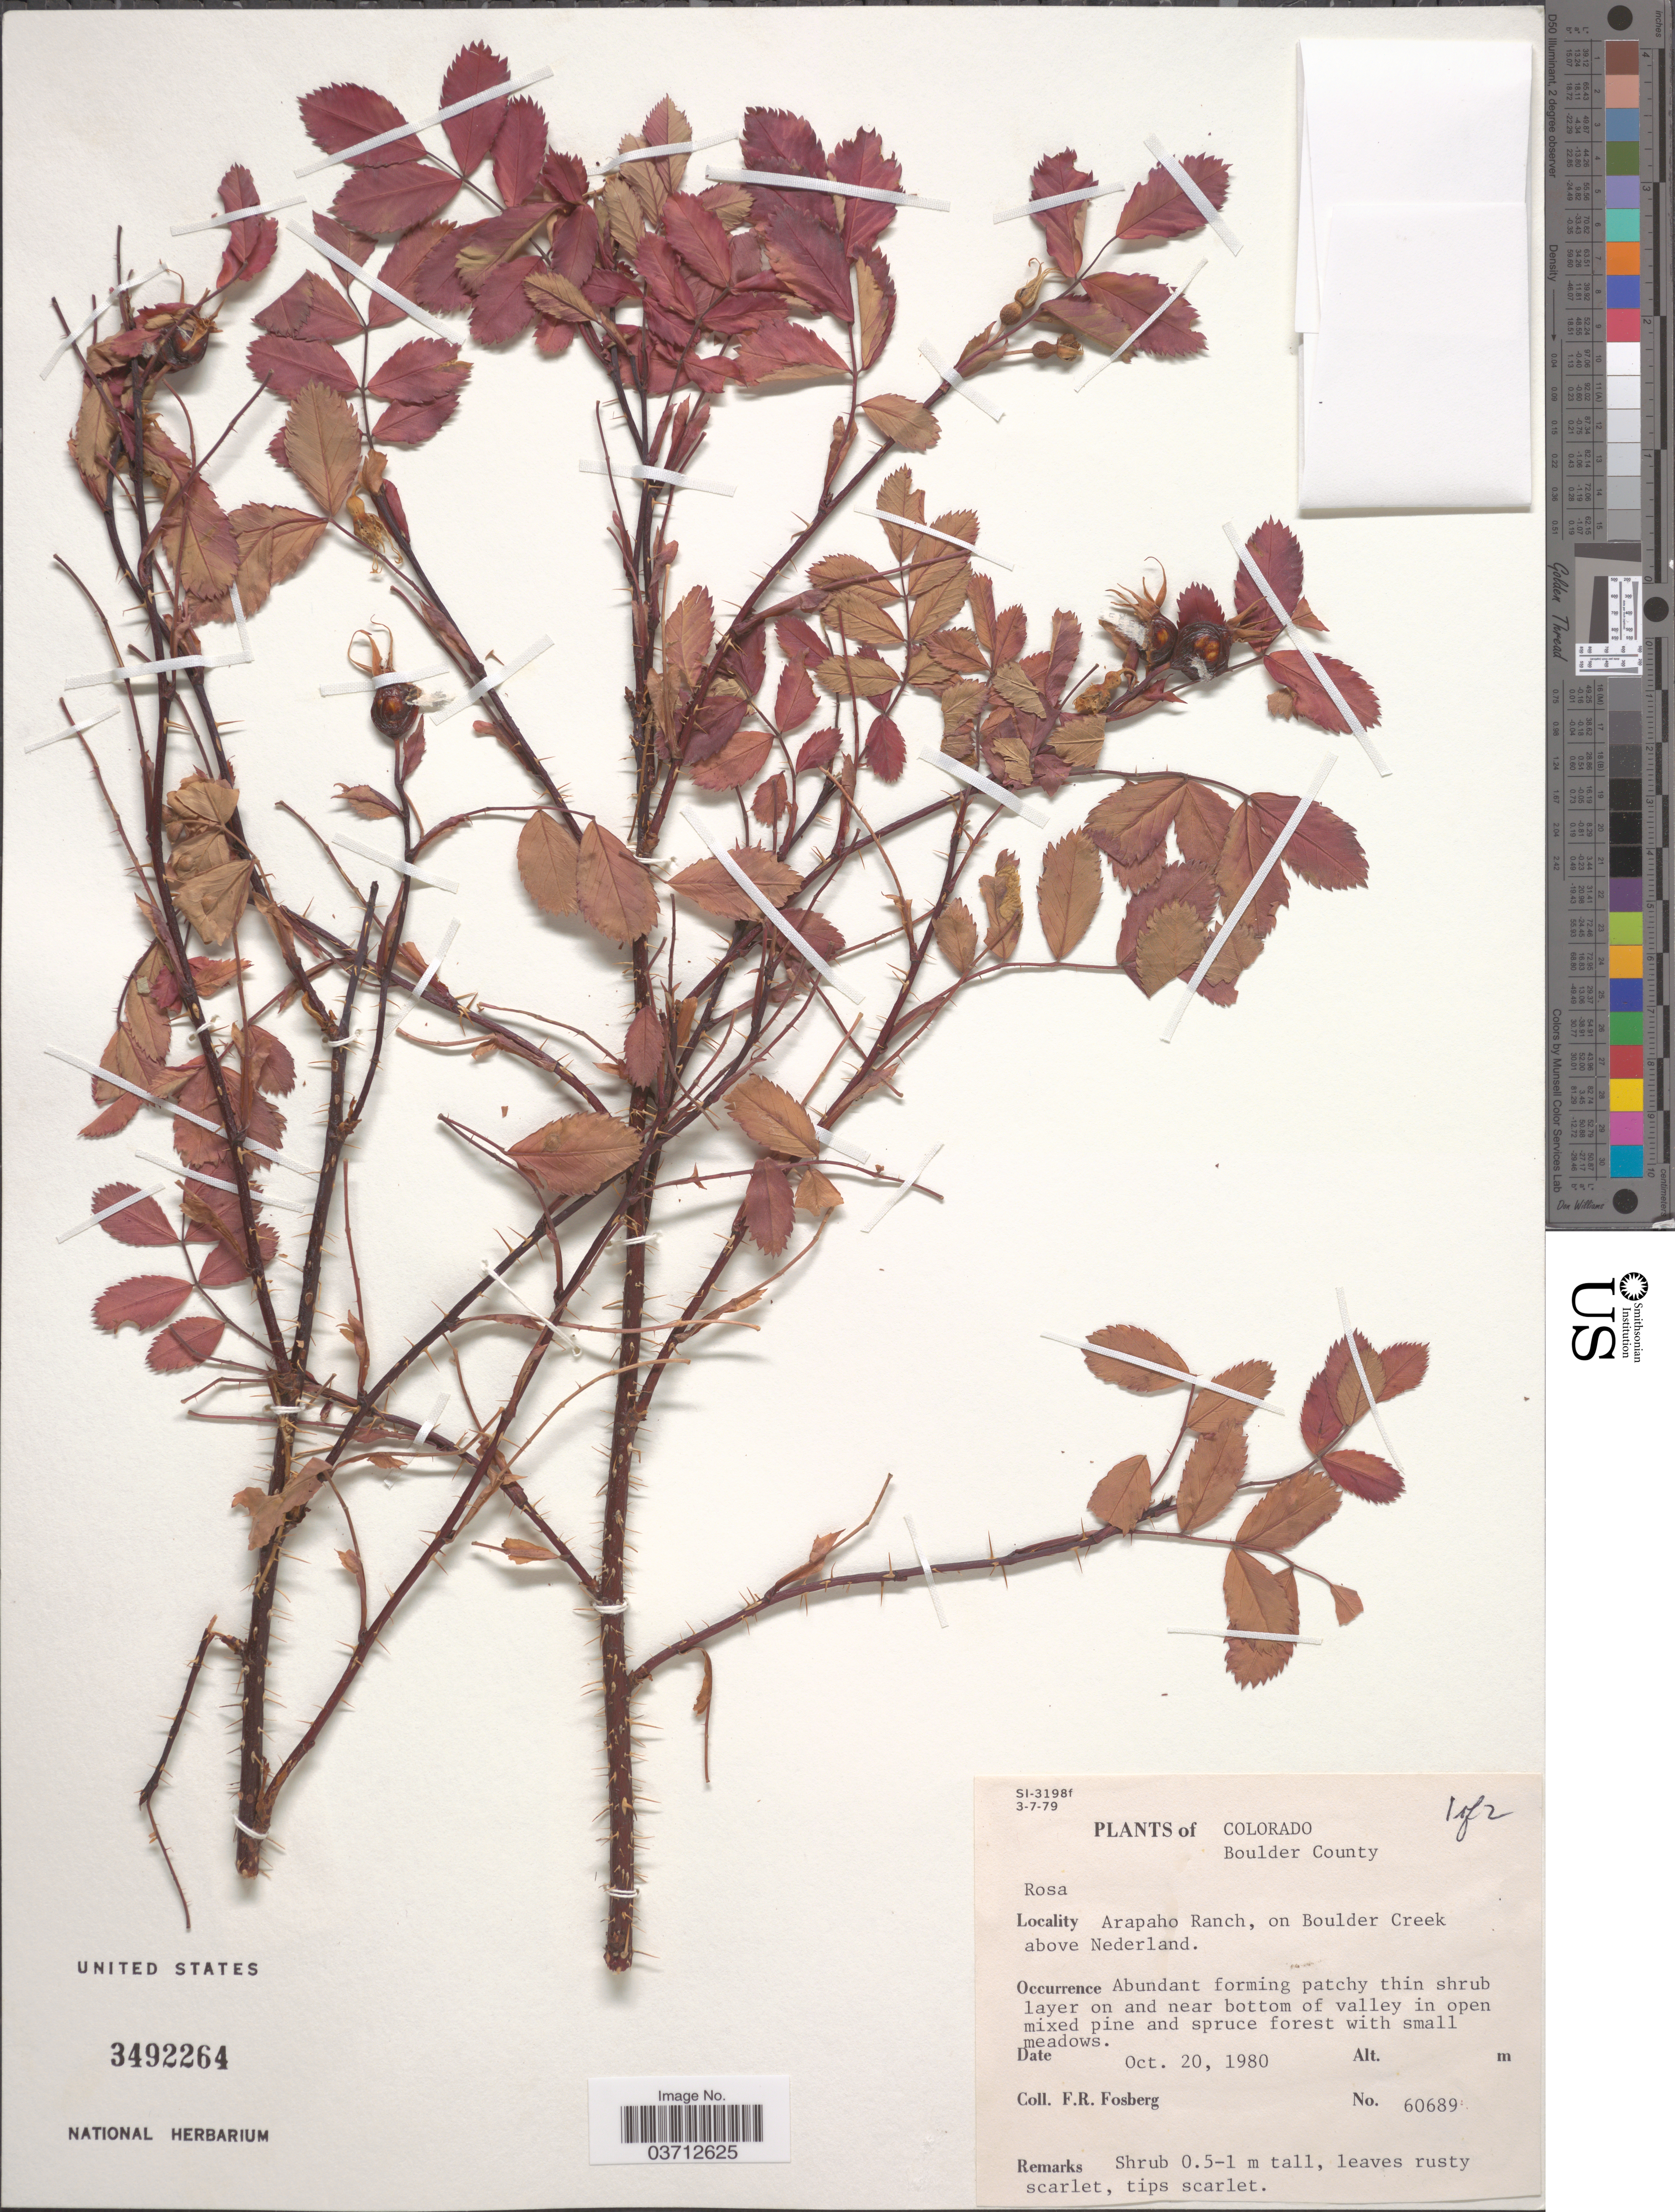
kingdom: Plantae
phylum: Tracheophyta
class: Magnoliopsida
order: Rosales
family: Rosaceae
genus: Rosa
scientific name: Rosa sp.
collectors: F. R. Fosberg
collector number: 60689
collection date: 1980-10-20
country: United States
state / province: Colorado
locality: Boulder County. Arapaho Ranch, on Boulder Creek above Nederland.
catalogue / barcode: US 3492264